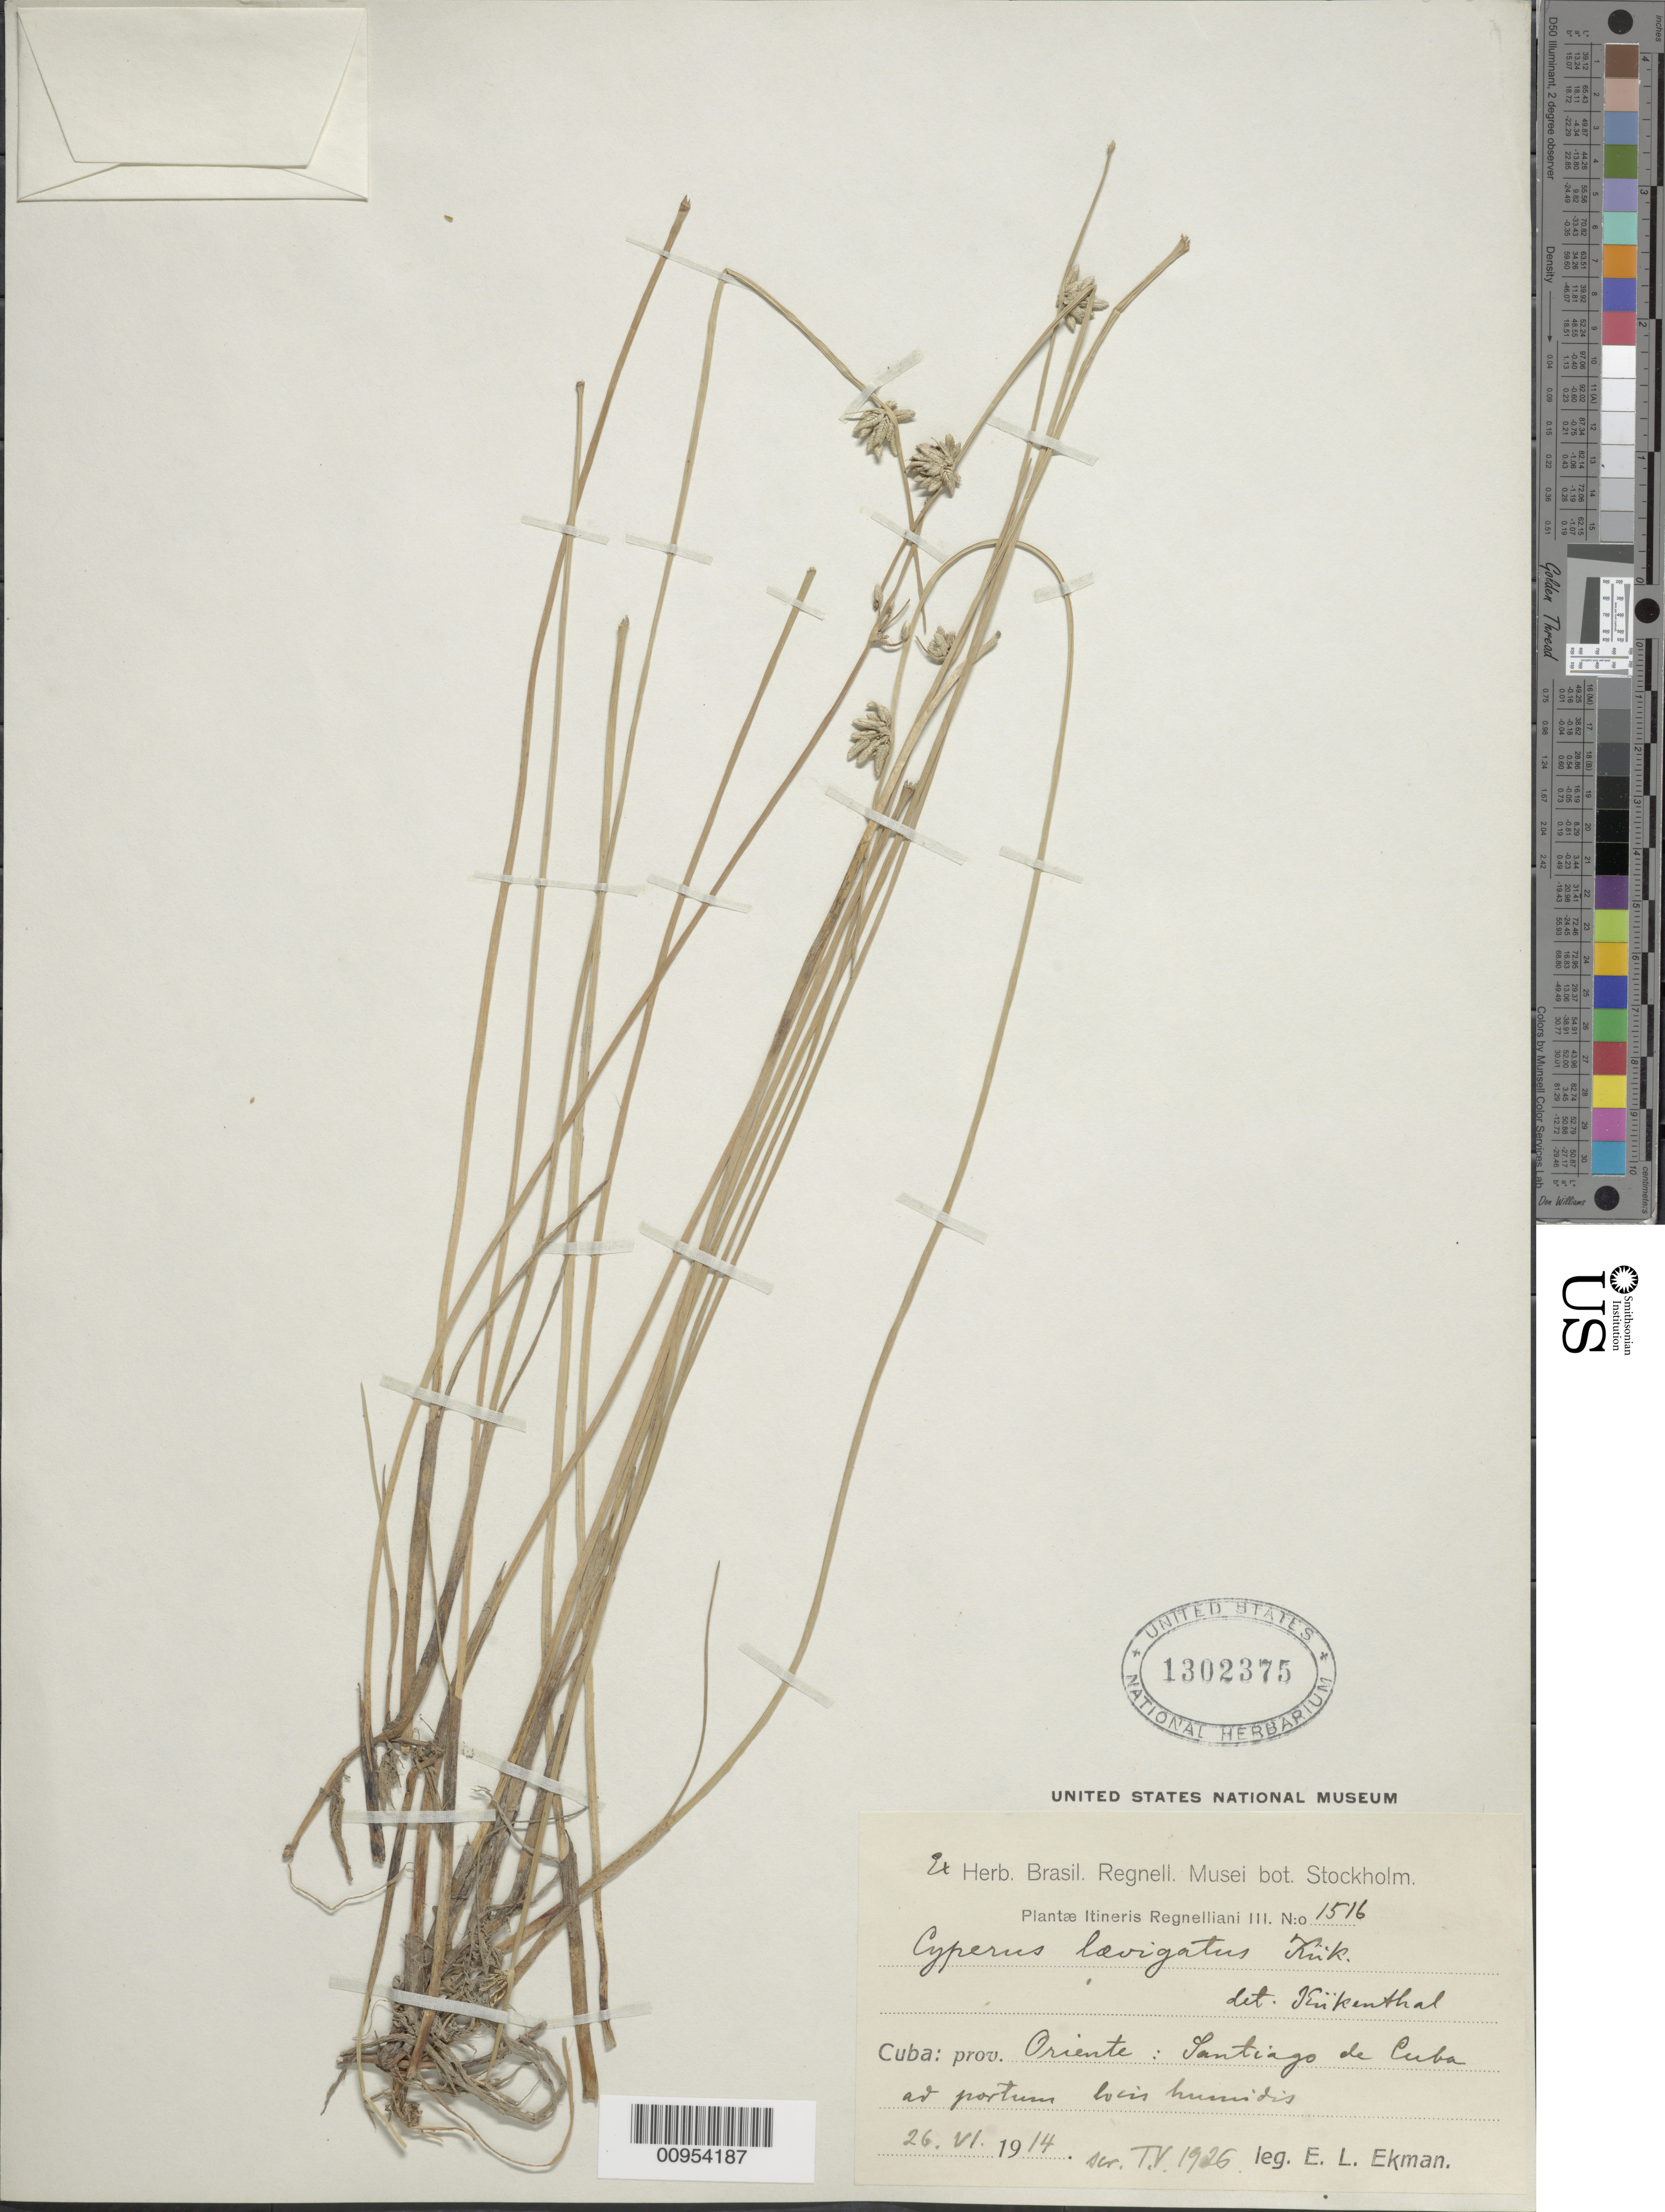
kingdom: Plantae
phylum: Tracheophyta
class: Liliopsida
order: Poales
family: Cyperaceae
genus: Cyperus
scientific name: Cyperus laevigatus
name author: L.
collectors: E. L. Ekman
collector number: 1516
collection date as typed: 26 Jun 1914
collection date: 1914-06-26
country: Cuba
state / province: Santiago de Cuba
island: Cuba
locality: Santiago de Cuba, pastures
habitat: Ad pastures, locis humidis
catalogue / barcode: US 1302375